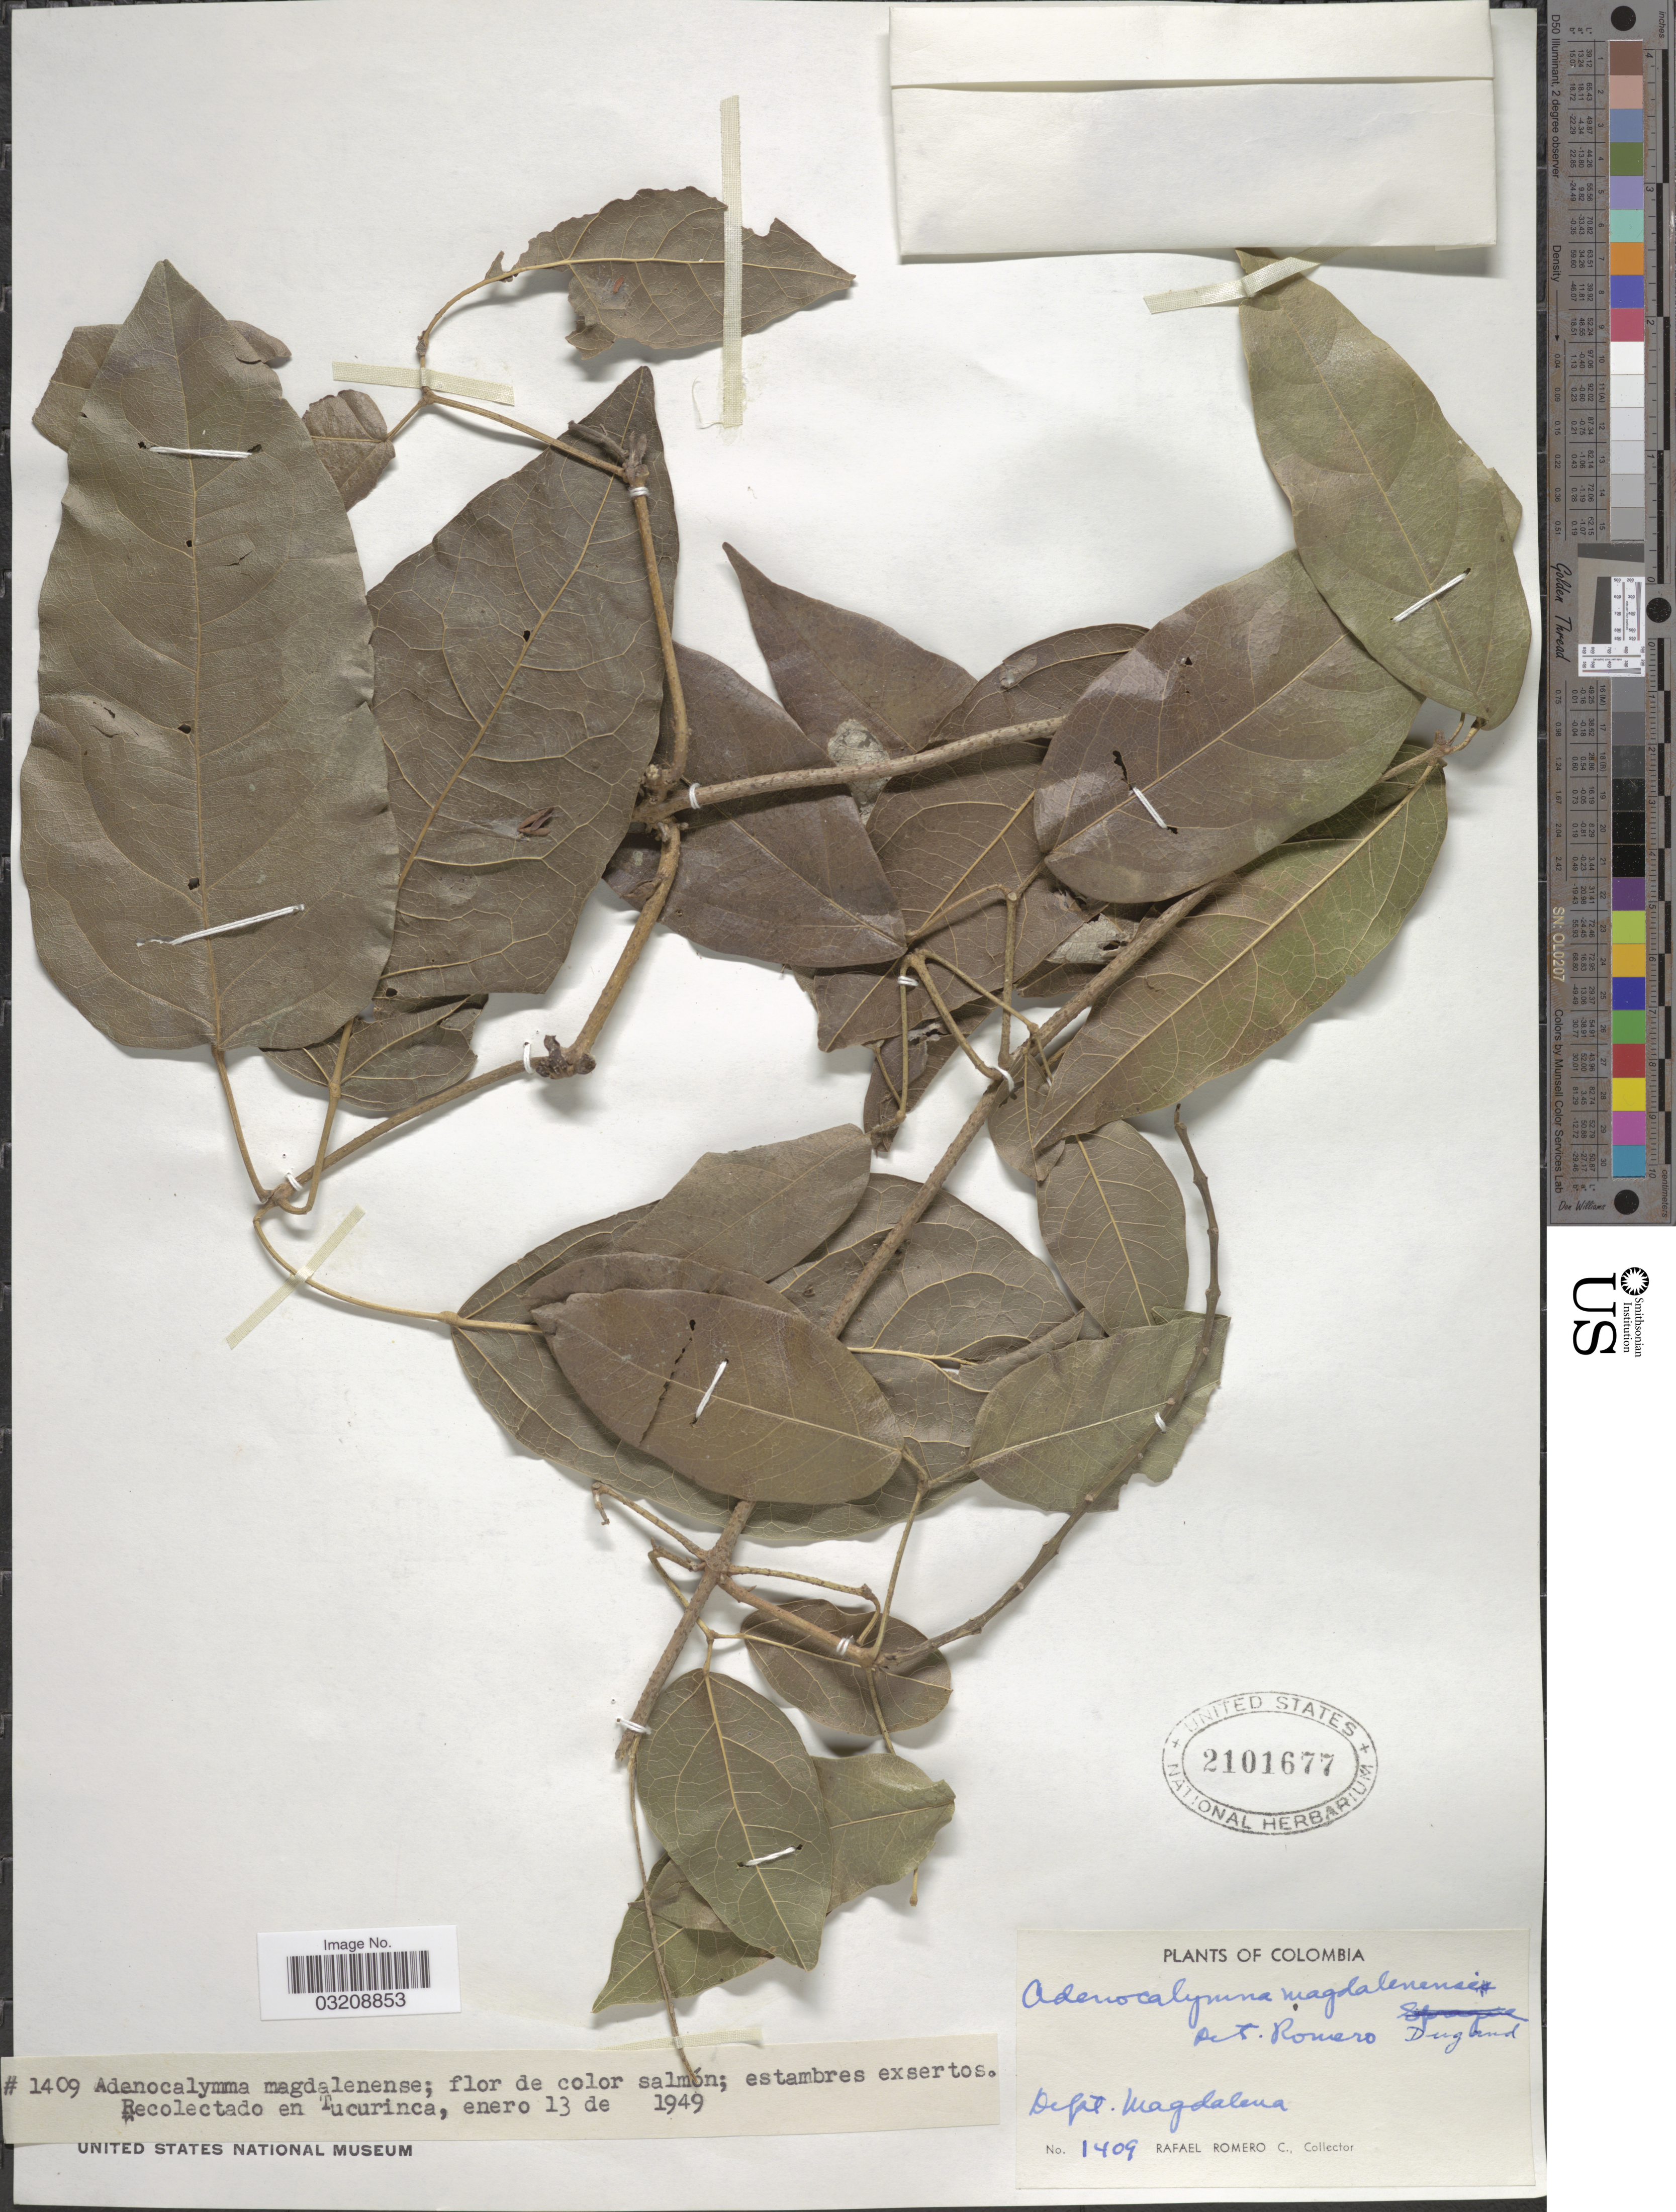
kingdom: Plantae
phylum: Tracheophyta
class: Magnoliopsida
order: Lamiales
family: Bignoniaceae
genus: Adenocalymma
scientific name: Adenocalymma magdalenense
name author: Dugand G.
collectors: R. Romero Castañeda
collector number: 1409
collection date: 1949-01-13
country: Colombia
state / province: Magdalena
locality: Dept. Magdalena. Tucurinca.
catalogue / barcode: US 2101677